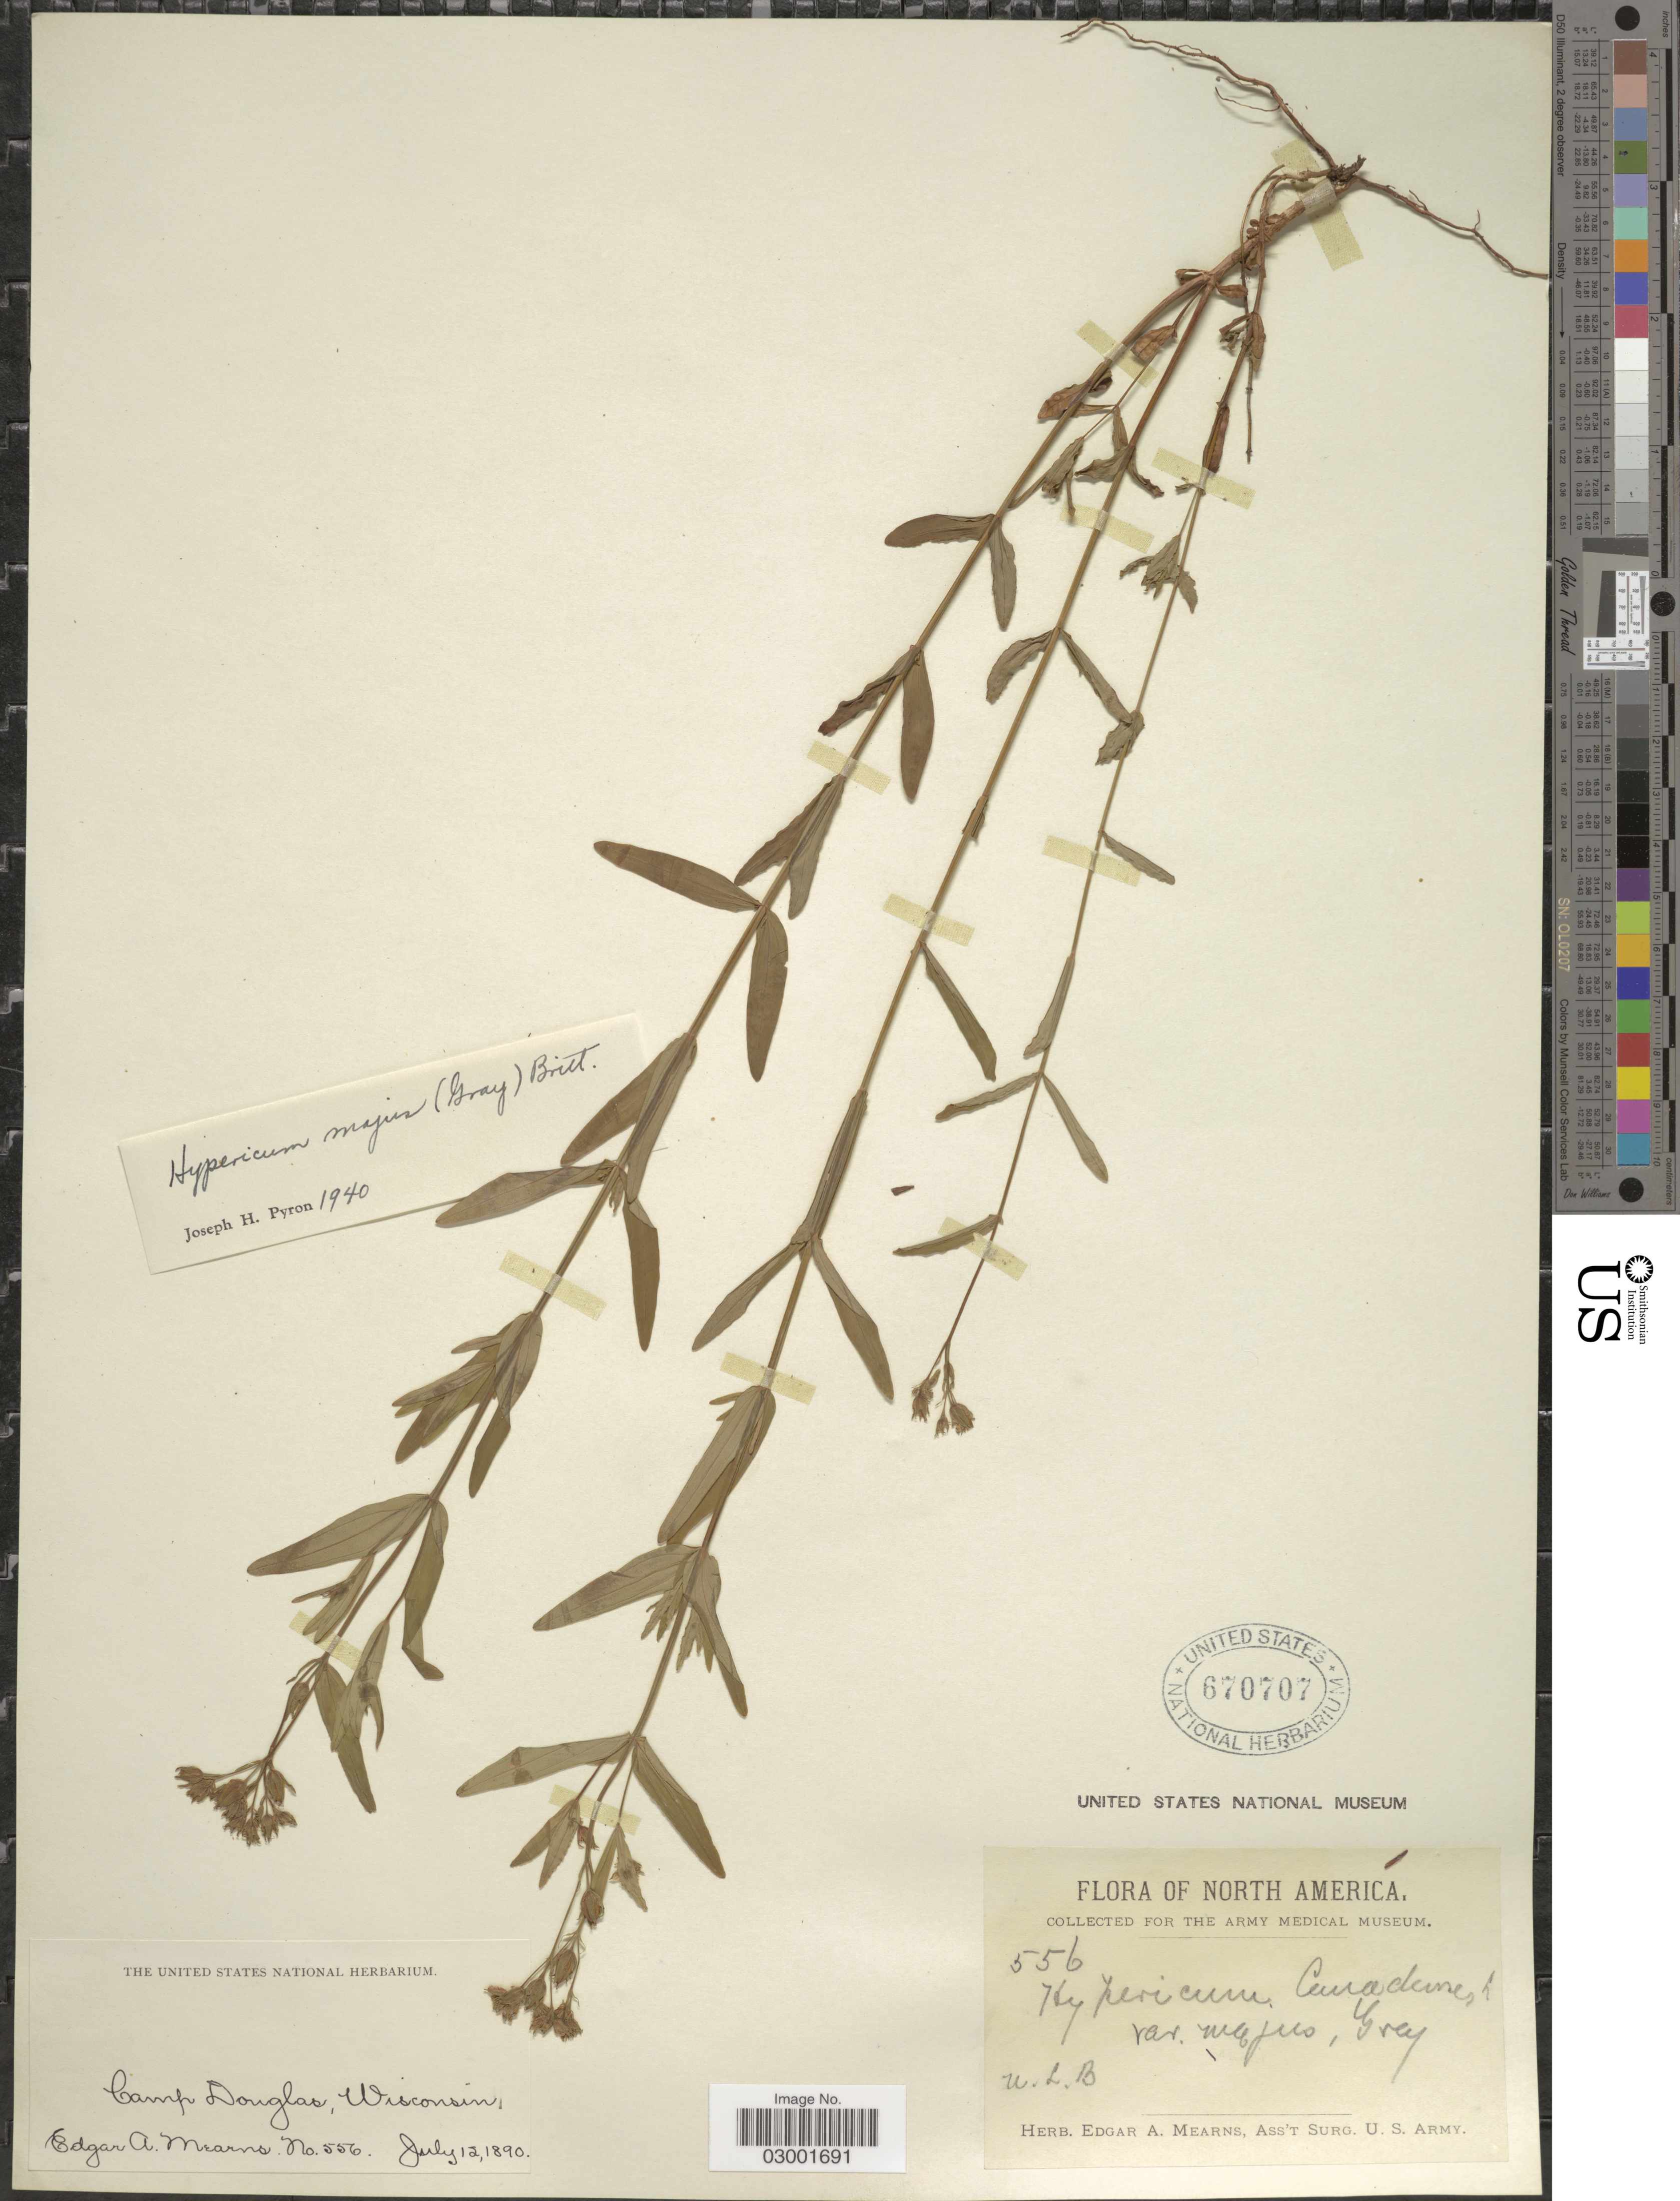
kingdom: Plantae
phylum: Tracheophyta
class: Magnoliopsida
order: Malpighiales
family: Hypericaceae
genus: Hypericum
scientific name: Hypericum majus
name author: (A. Gray) Britton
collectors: E. A. Mearns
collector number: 556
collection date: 1890-07-12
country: United States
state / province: Wisconsin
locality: Camp Douglas, Wisconsin.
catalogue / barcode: US 670707